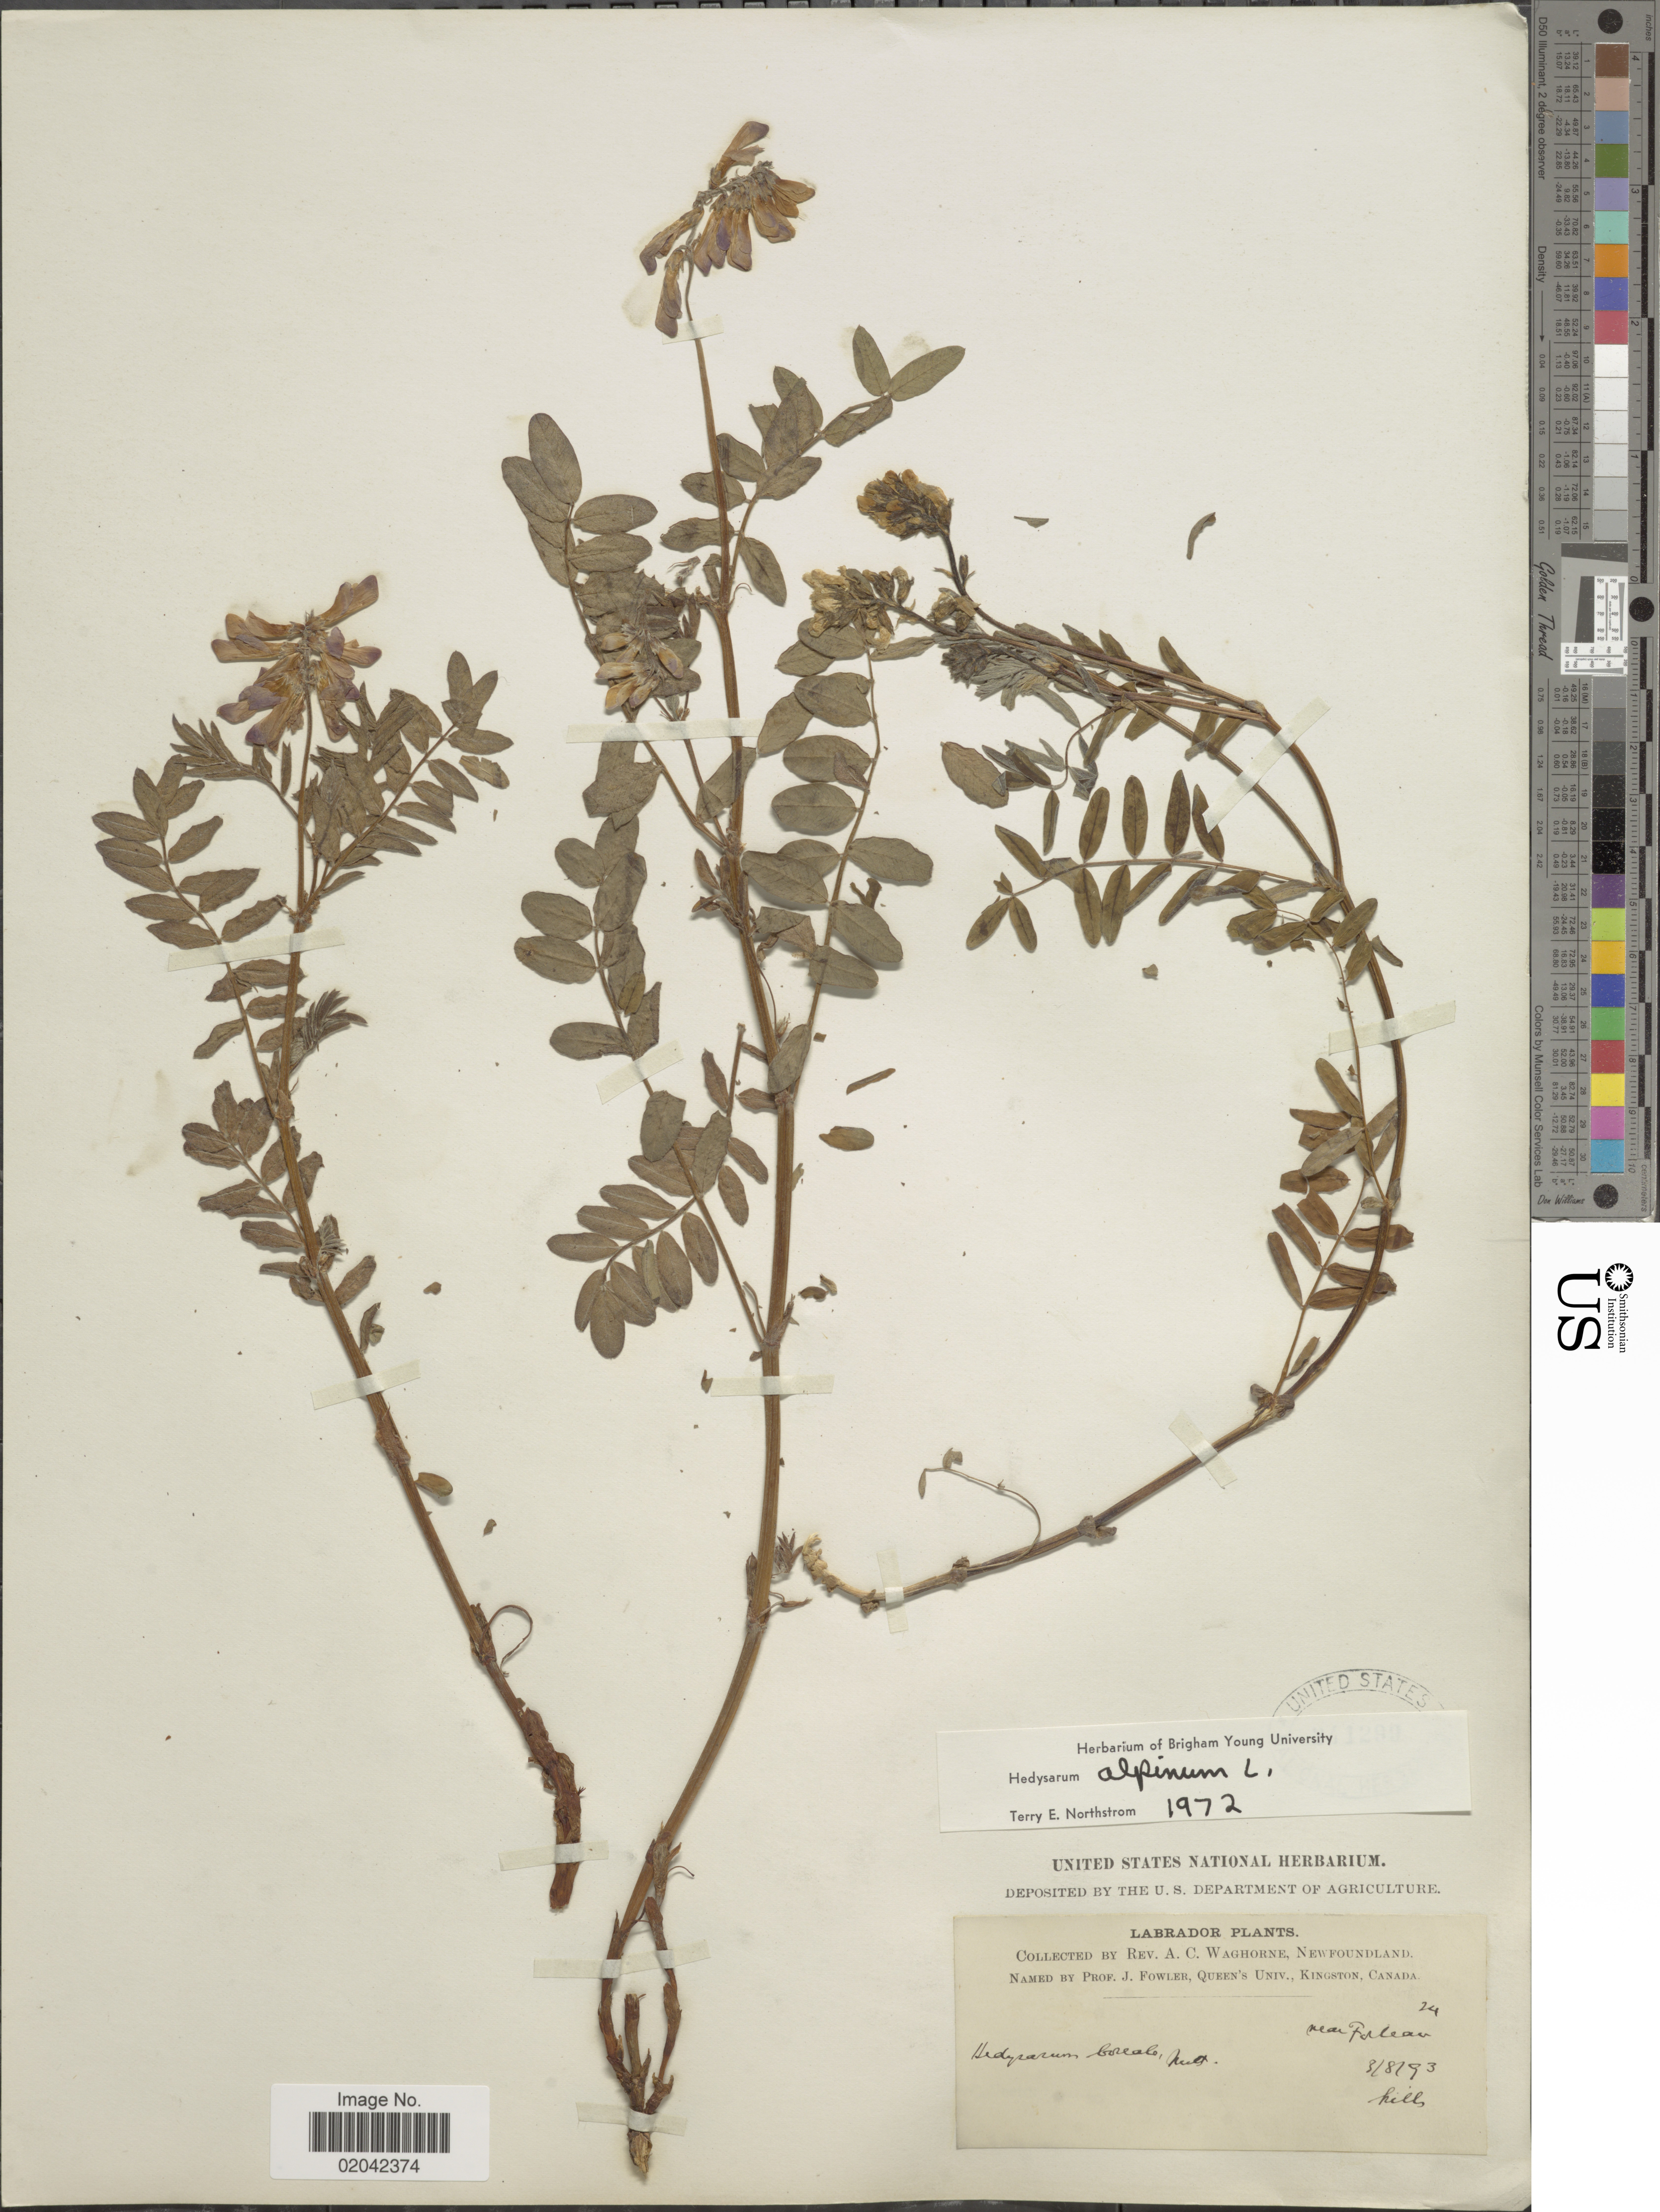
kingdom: Plantae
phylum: Tracheophyta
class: Magnoliopsida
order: Fabales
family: Fabaceae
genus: Hedysarum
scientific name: Hedysarum alpinum var. americanum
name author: Michx. ex Pursh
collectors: A. Waghorne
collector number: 24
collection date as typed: Transcribed d/m/y: 3/8/93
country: Canada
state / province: Newfoundland and Labrador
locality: Labrador, near Forteau.